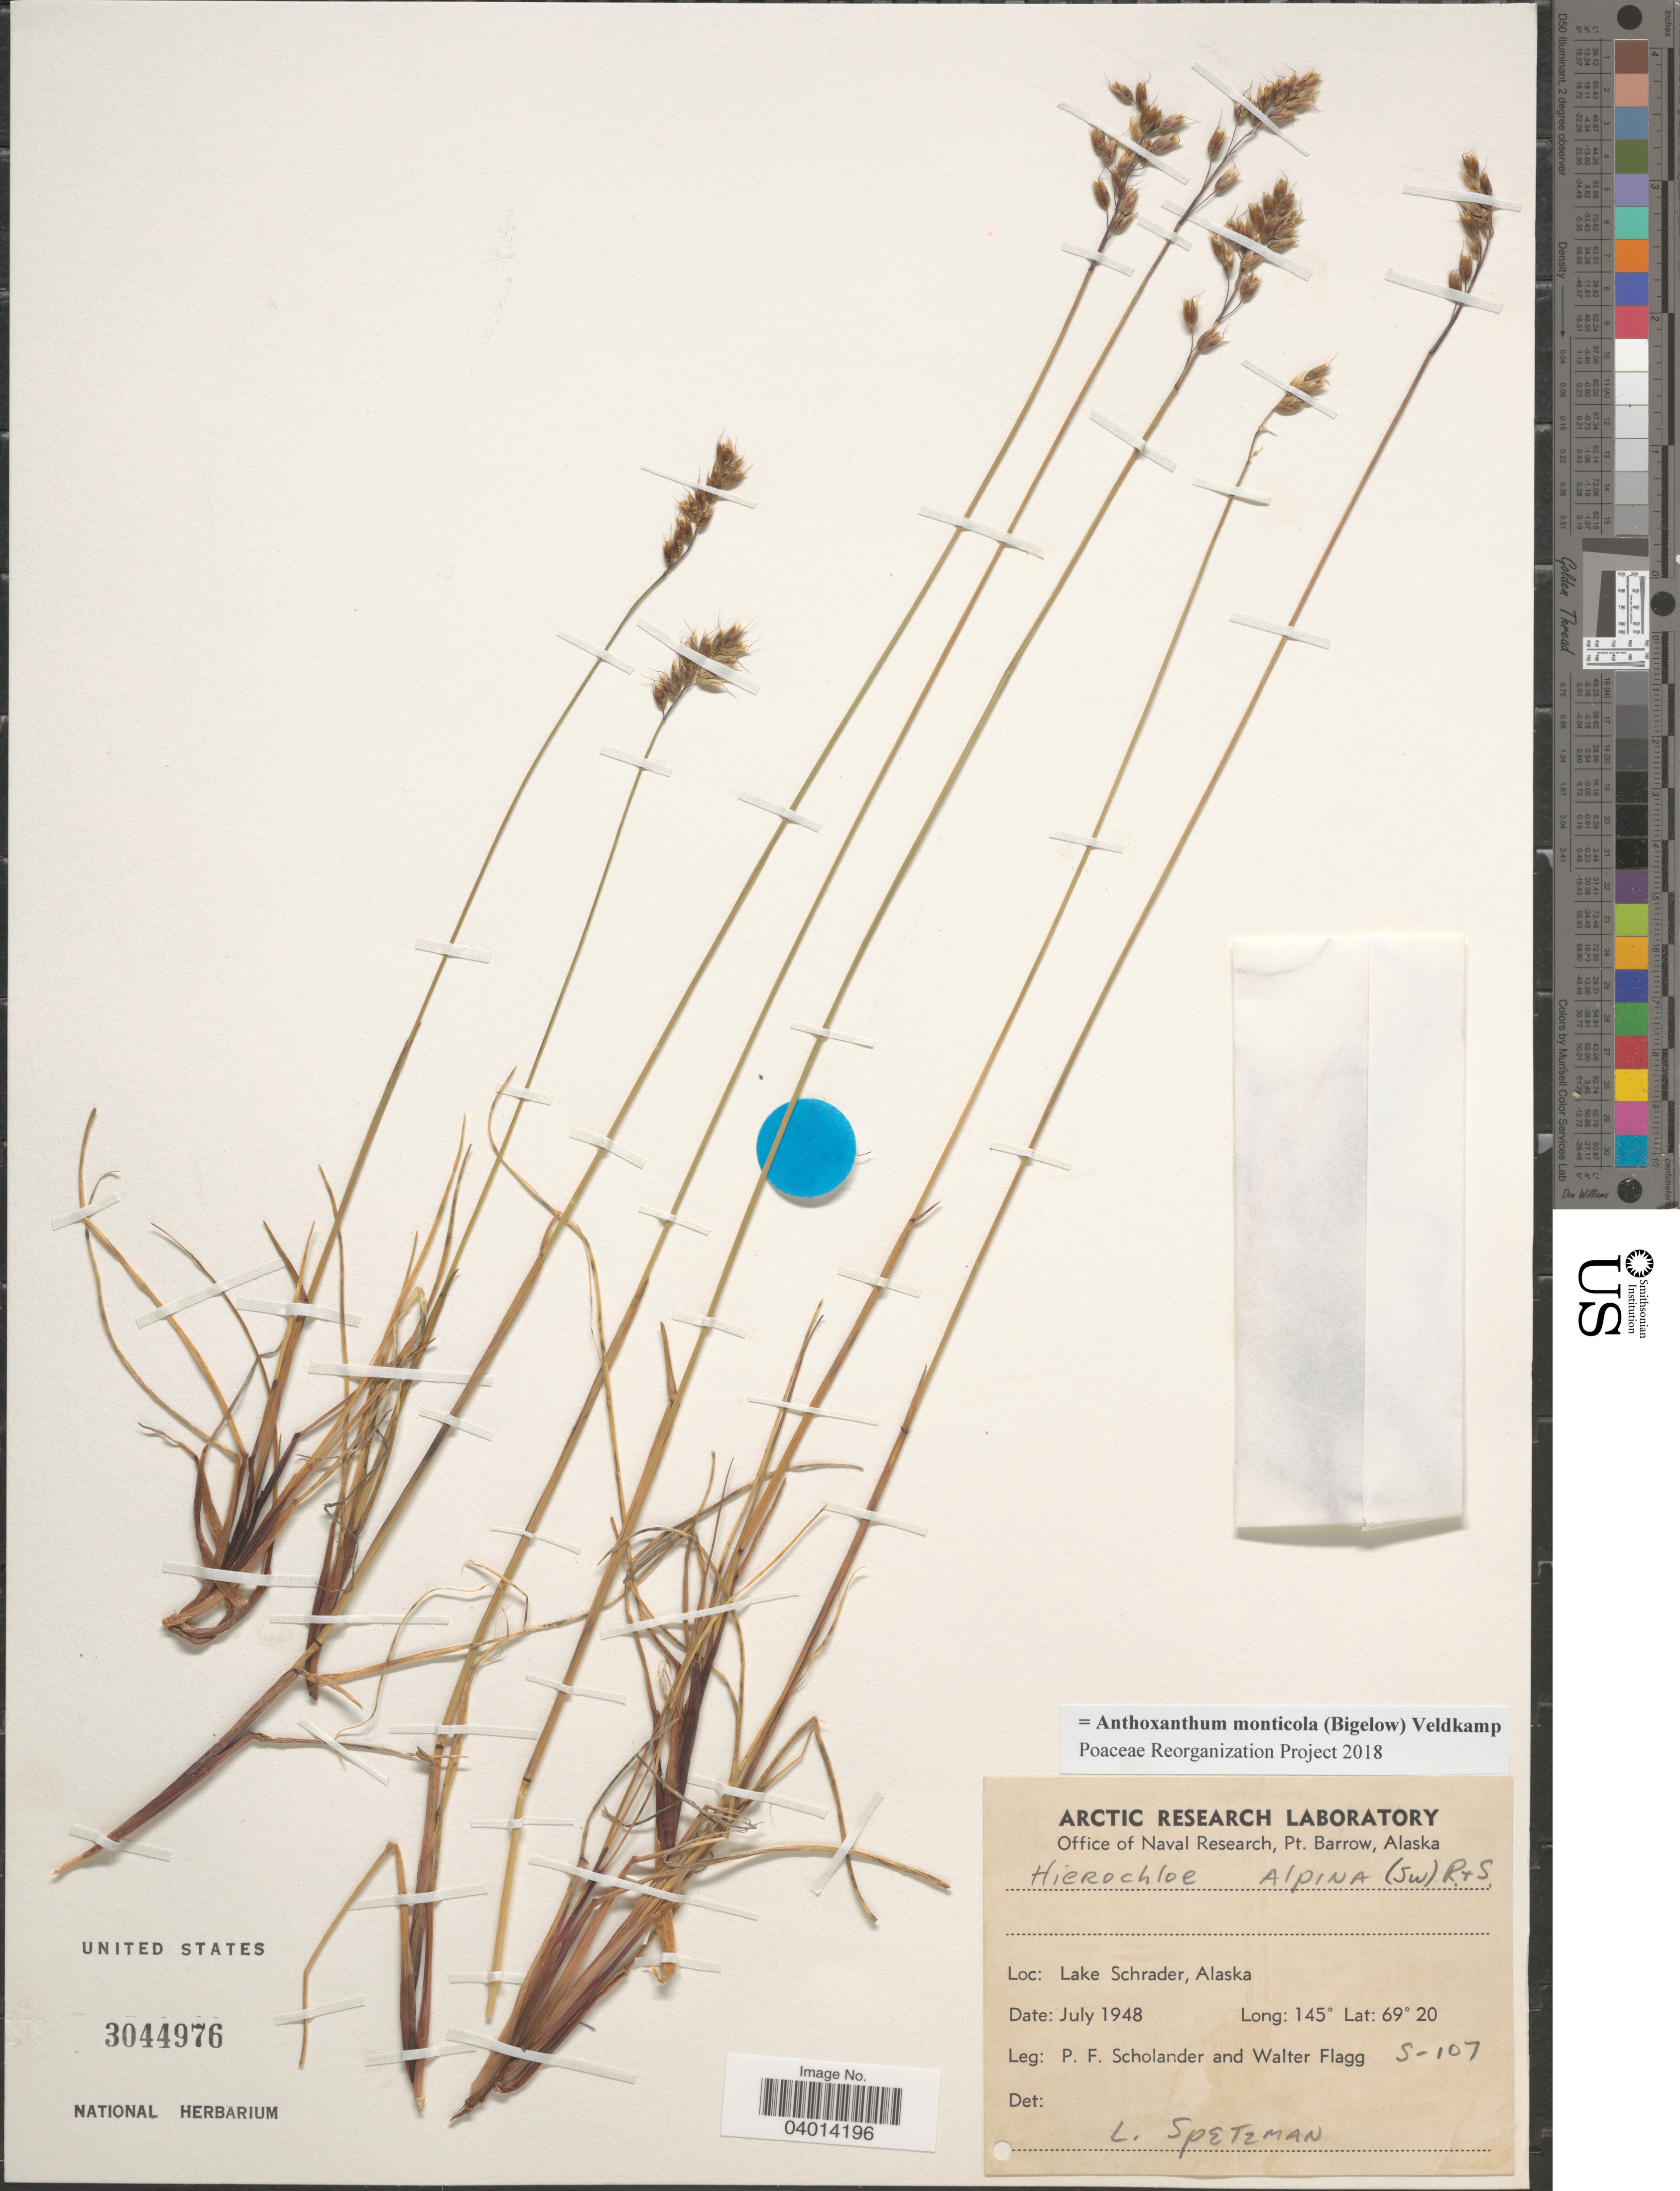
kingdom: Plantae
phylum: Tracheophyta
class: Liliopsida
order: Poales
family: Poaceae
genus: Anthoxanthum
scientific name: Anthoxanthum monticola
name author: (Bigelow) Veldkamp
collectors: P. Scholander & W. Flagg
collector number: S-107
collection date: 1948-07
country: United States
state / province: Alaska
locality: Lake Schrader.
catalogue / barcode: US 3044976